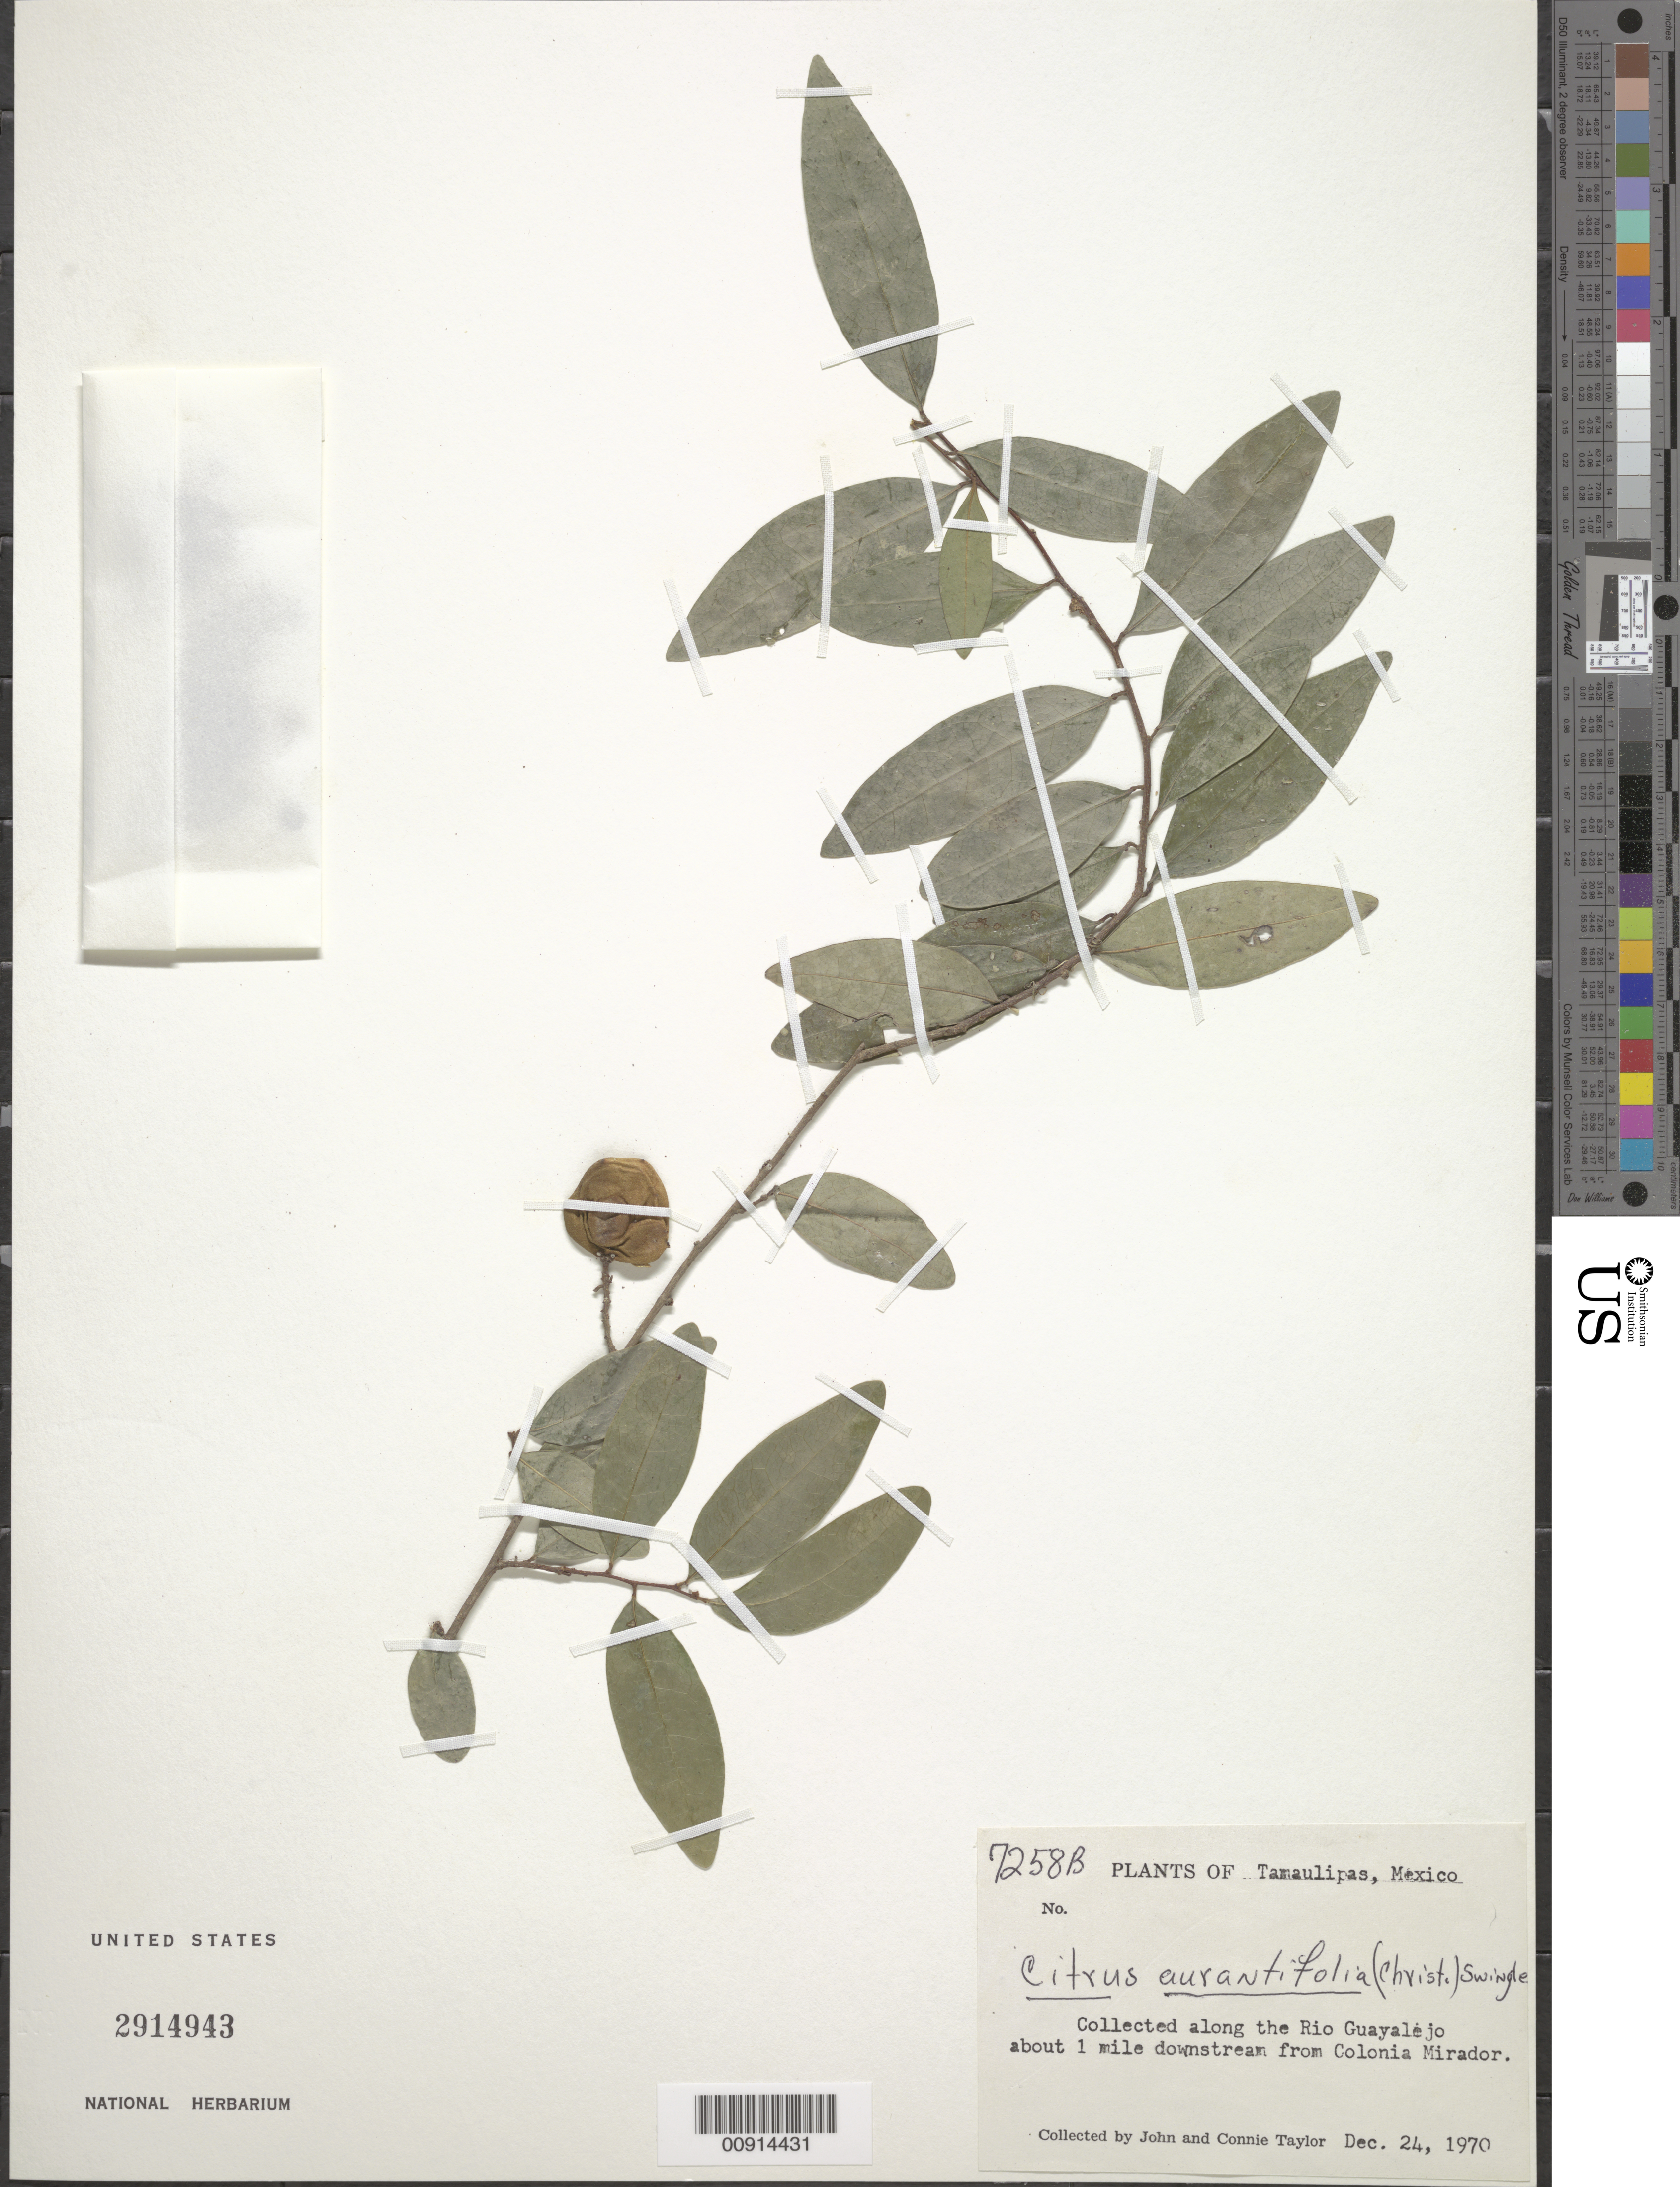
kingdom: Plantae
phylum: Tracheophyta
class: Magnoliopsida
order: Sapindales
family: Rutaceae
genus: Citrus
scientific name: Citrus x aurantifolia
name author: (Christm.) Swingle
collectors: J. Taylor & C. Taylor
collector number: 7258 B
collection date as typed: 24 Dec 1970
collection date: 1970-12-24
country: Mexico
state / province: Tamaulipas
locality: Along the Río Guayalejo about 1 mile downstream from Colonia Mirador.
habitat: Along the Río.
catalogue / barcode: US 2914943